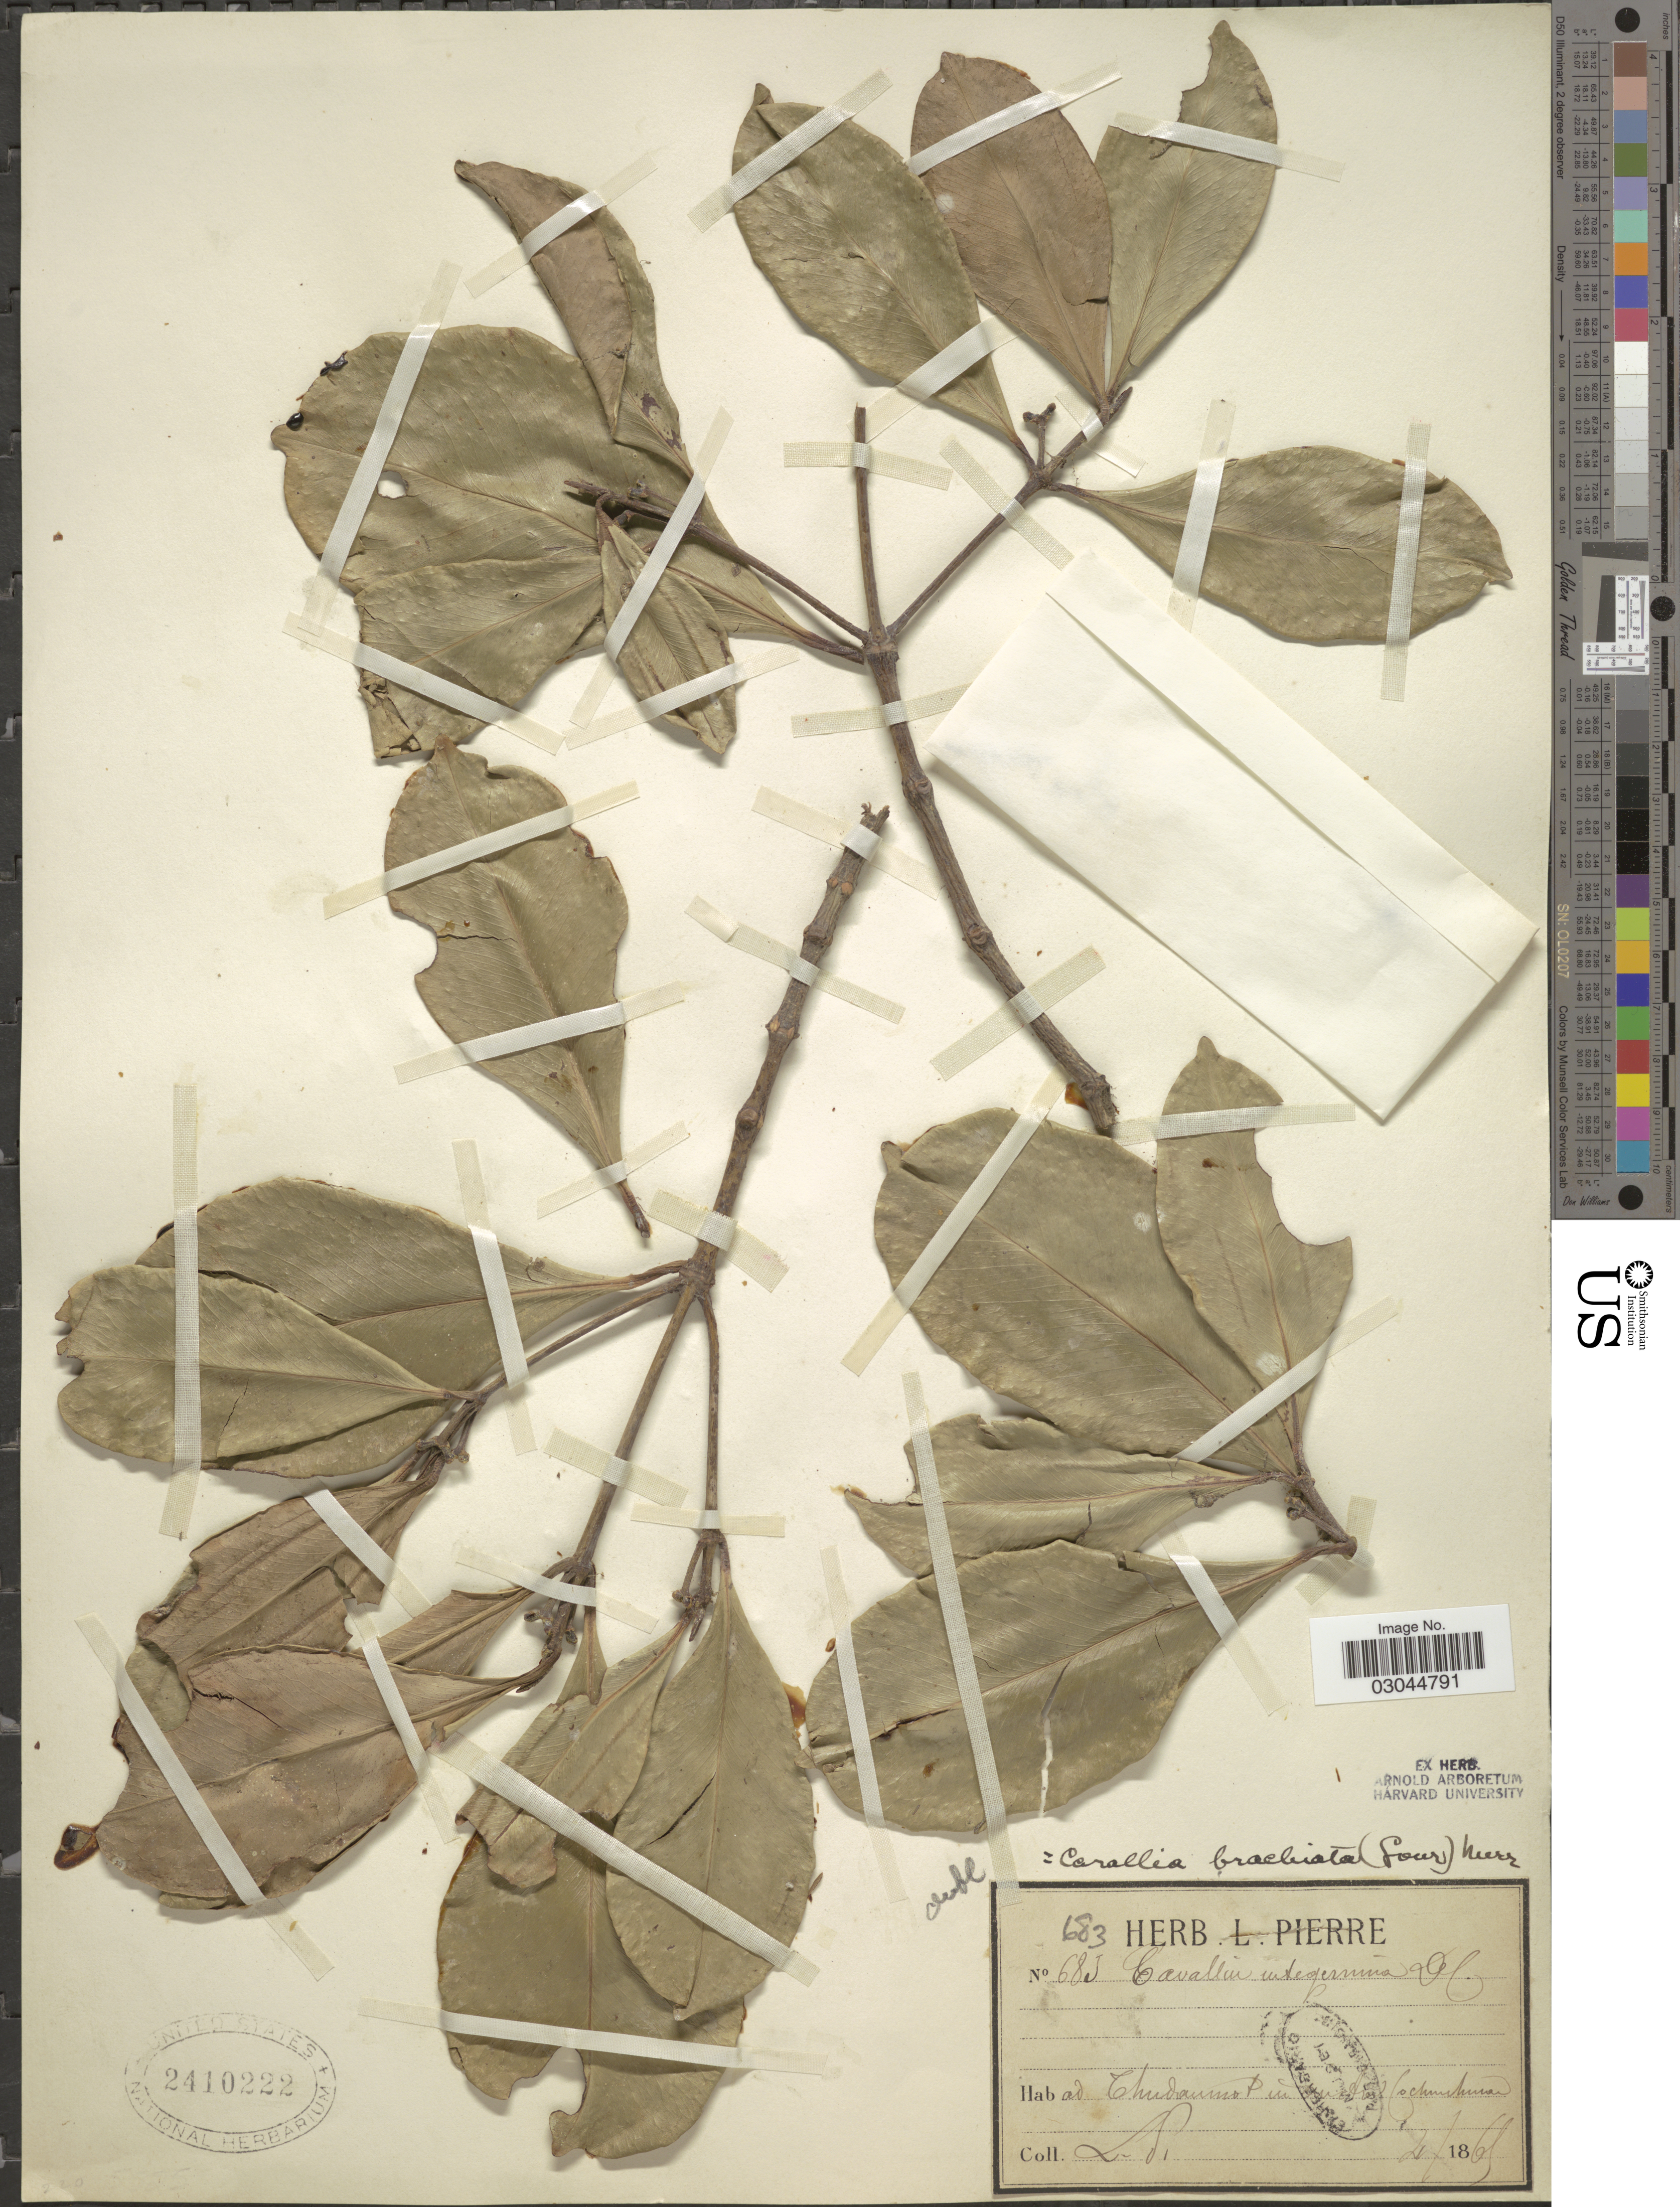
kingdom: Plantae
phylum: Tracheophyta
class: Magnoliopsida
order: Malpighiales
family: Rhizophoraceae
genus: Carallia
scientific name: Carallia brachiata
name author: (Lour.) Merr.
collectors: L. Pierre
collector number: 683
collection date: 1865-02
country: Vietnam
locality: Ad Thudaumot in austro Cochinchina [at Thu Dau Mot in south Cochinchina]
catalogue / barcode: US 2410222